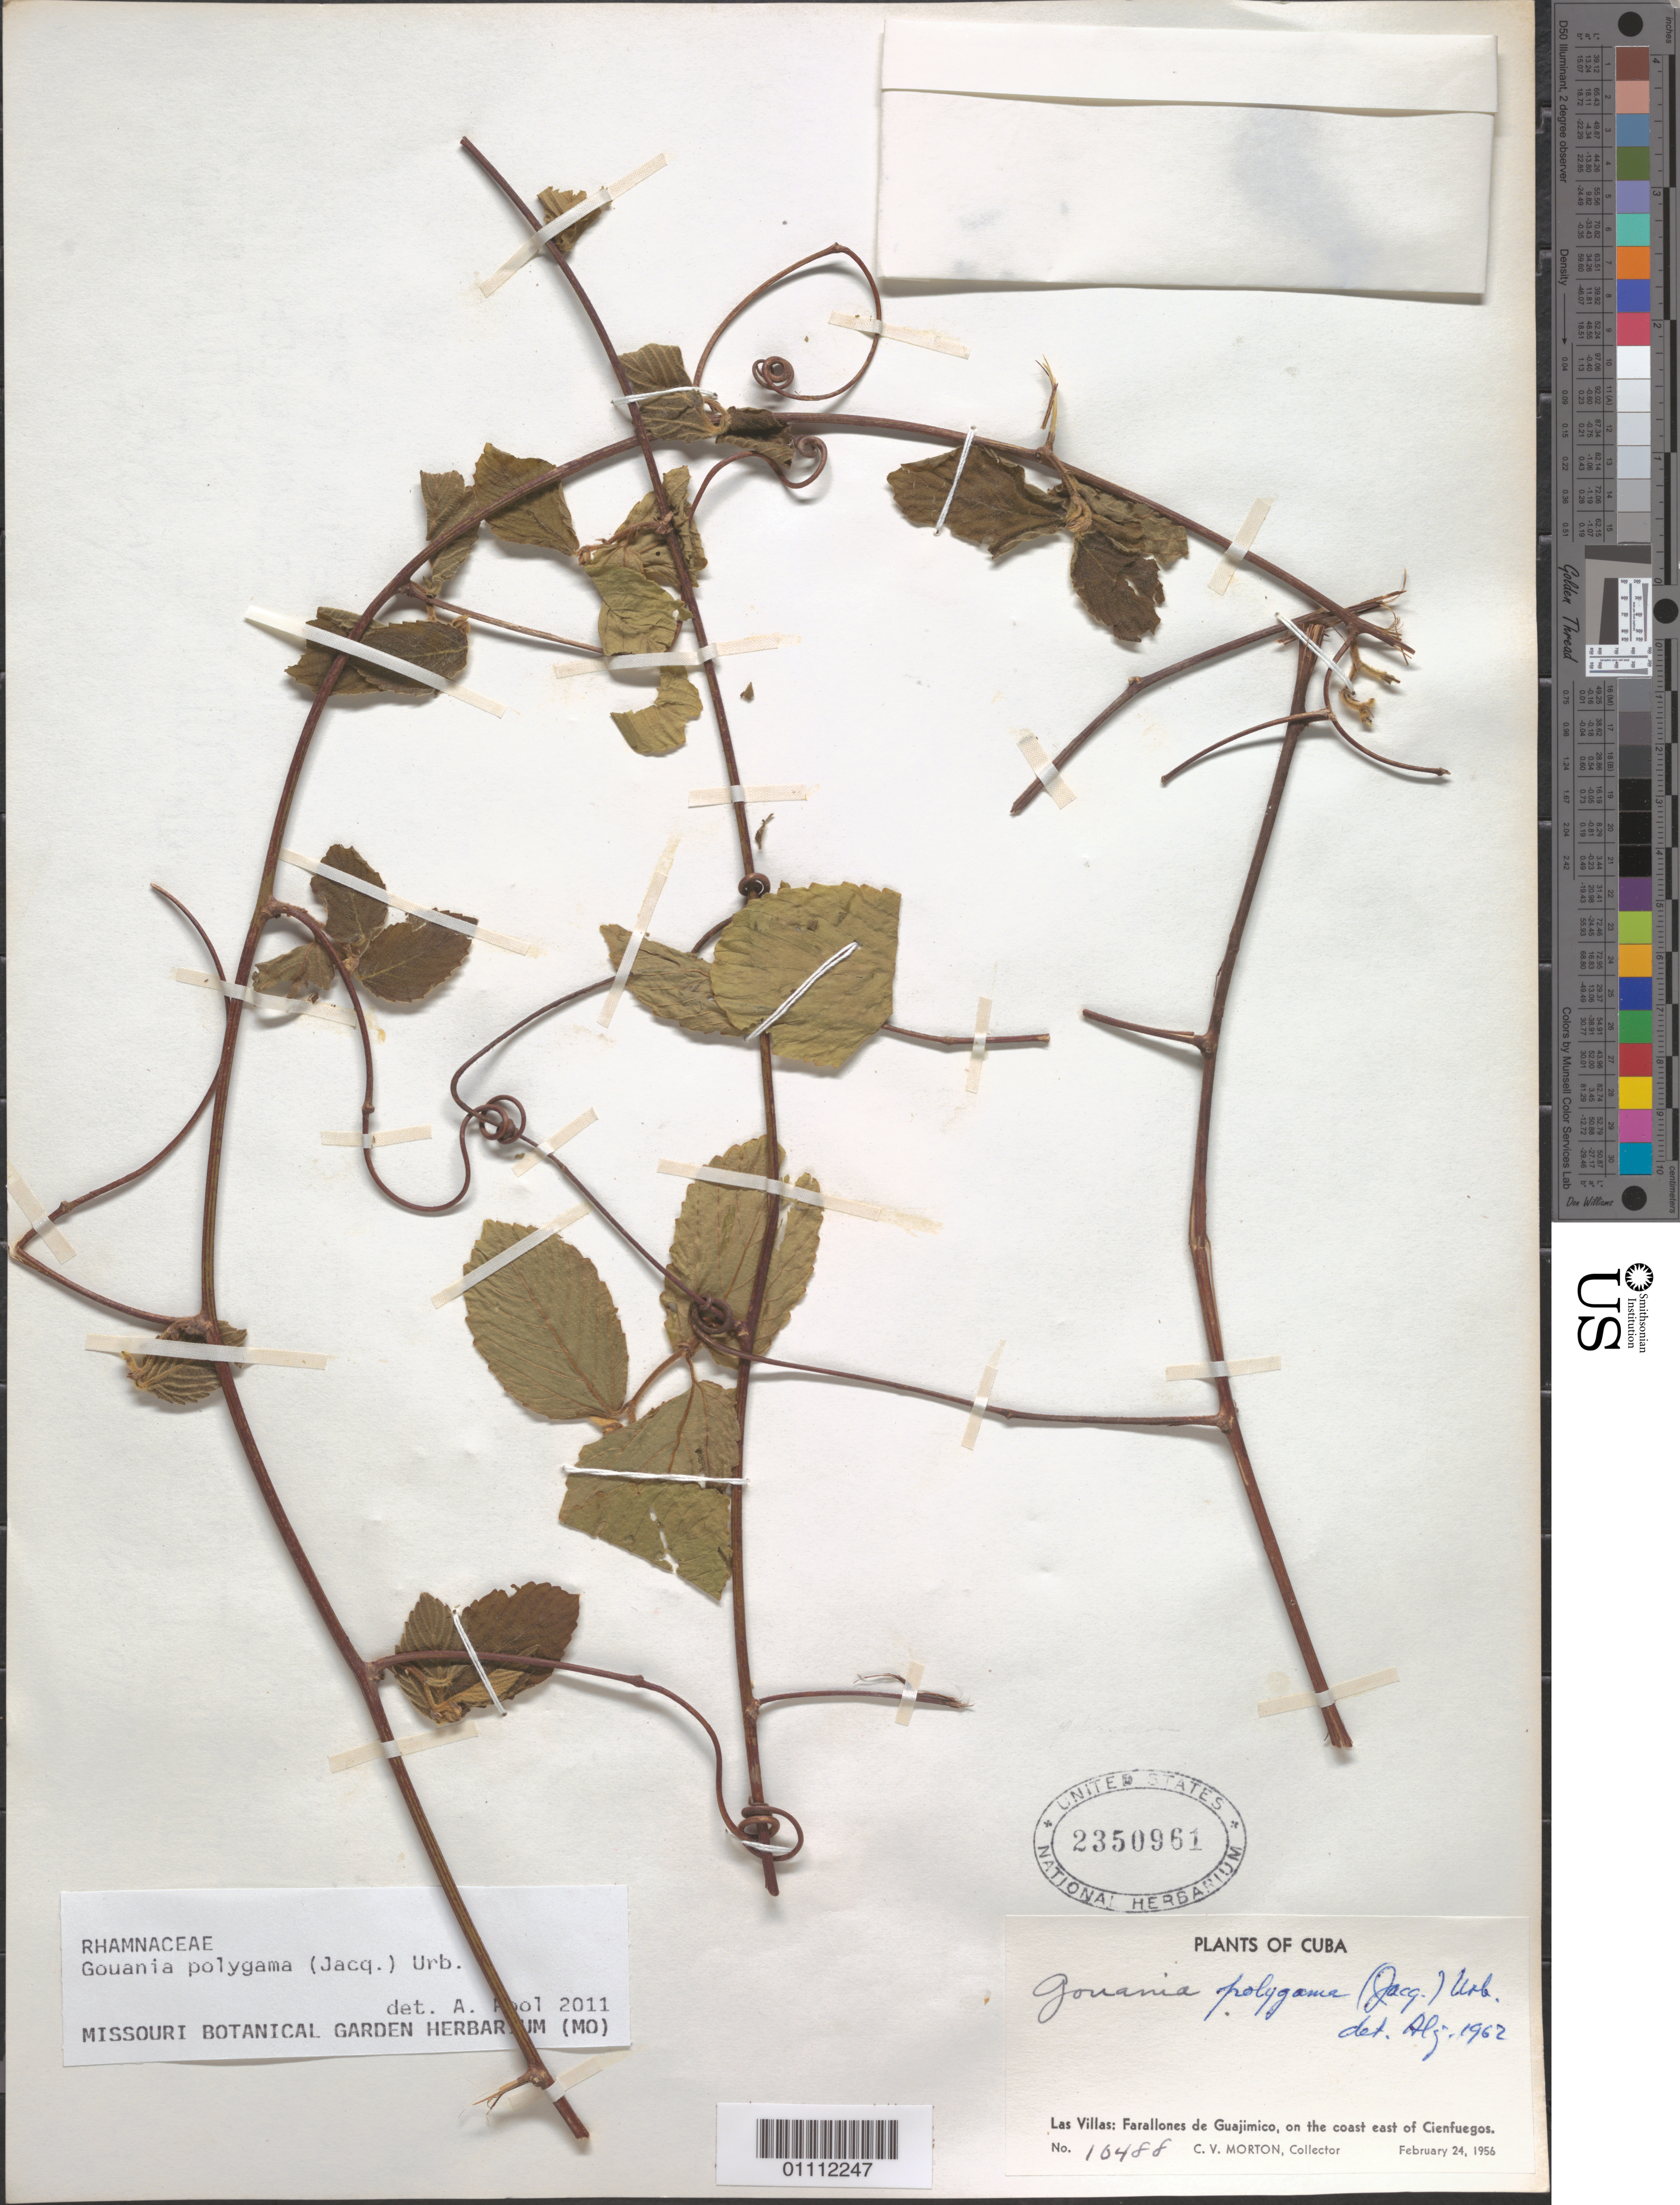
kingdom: Plantae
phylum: Tracheophyta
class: Magnoliopsida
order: Rosales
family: Rhamnaceae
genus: Gouania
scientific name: Gouania polygama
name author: (Jacq.) Urb.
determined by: Pool, A., (MO), Missouri Botanical Garden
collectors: C. V. Morton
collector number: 10488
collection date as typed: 24 Feb 1956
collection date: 1956-02-24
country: Cuba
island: Cuba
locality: Las Villas, Farallones de Guajimico, on the coast E of Cienfuegos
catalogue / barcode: US 2350961